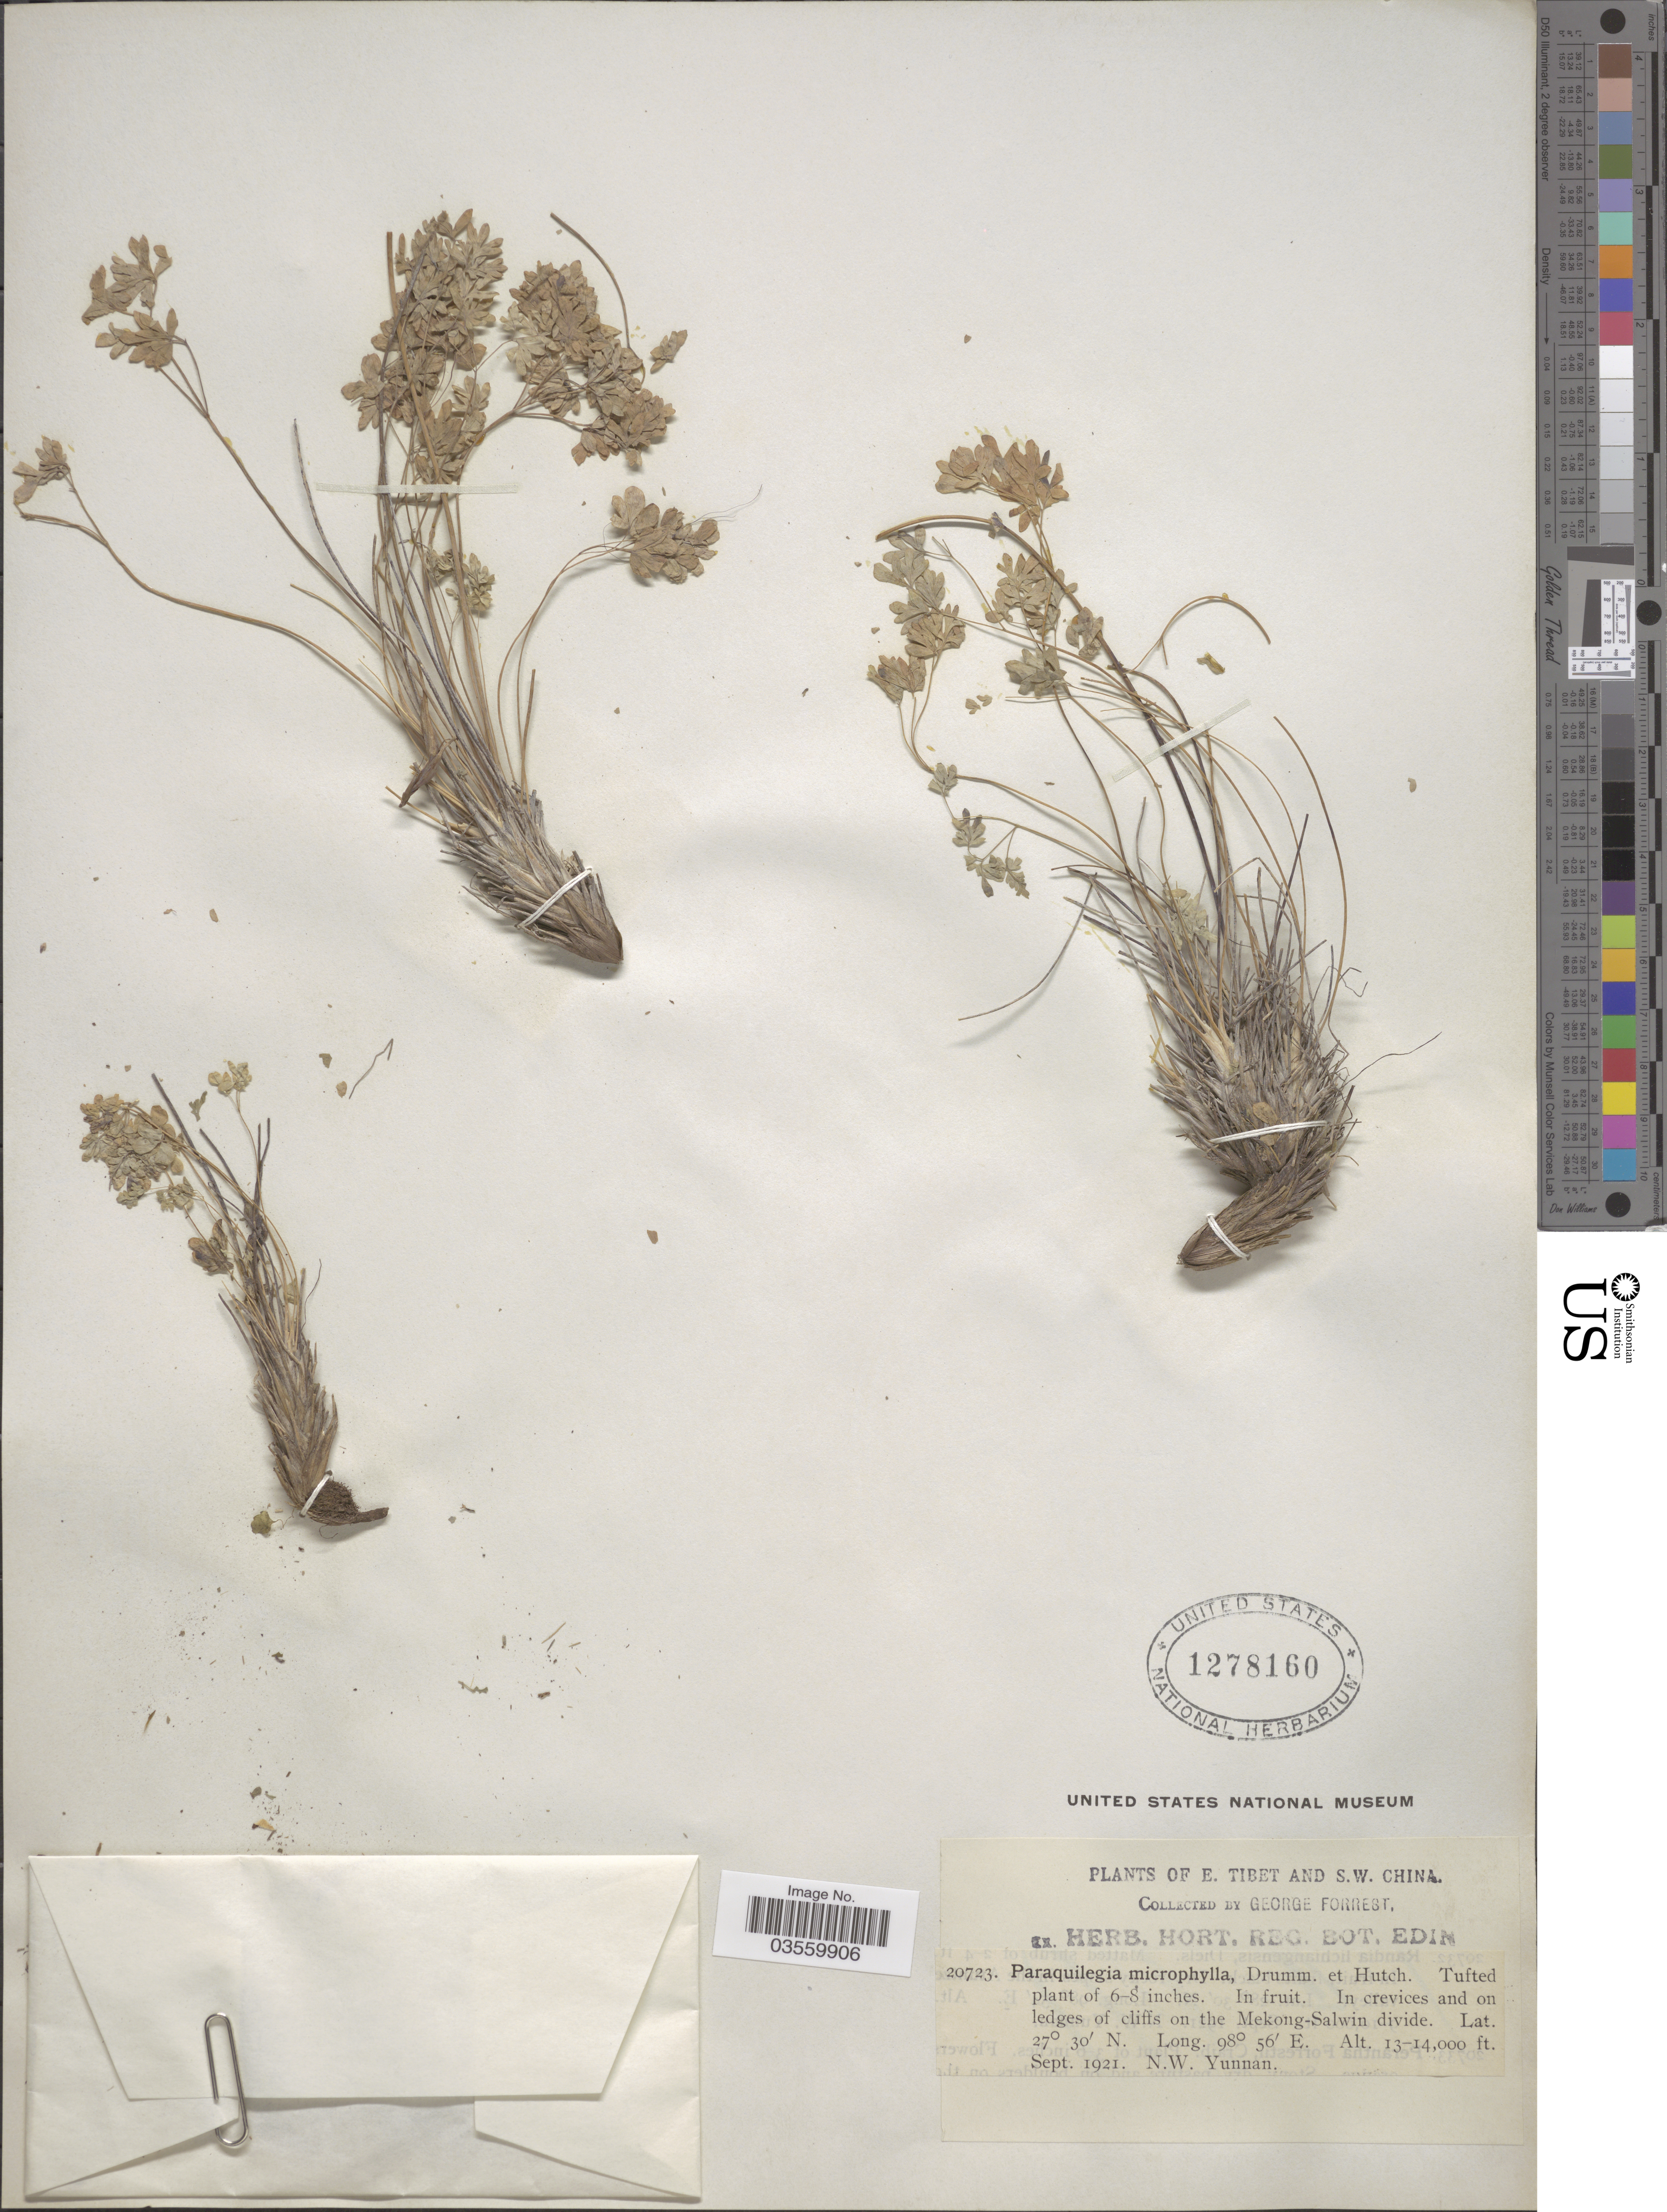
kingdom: Plantae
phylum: Tracheophyta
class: Magnoliopsida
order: Ranunculales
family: Ranunculaceae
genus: Paraquilegia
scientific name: Paraquilegia microphylla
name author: (Royle) J.R. Drumm. & Hutch.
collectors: G. Forrest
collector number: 20723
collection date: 1921-09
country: China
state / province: Yunnan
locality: E. Tibet and S.W. China. On the Mekong-Salwin divide. N.W. Yunnan.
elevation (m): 3962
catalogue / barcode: US 1278160